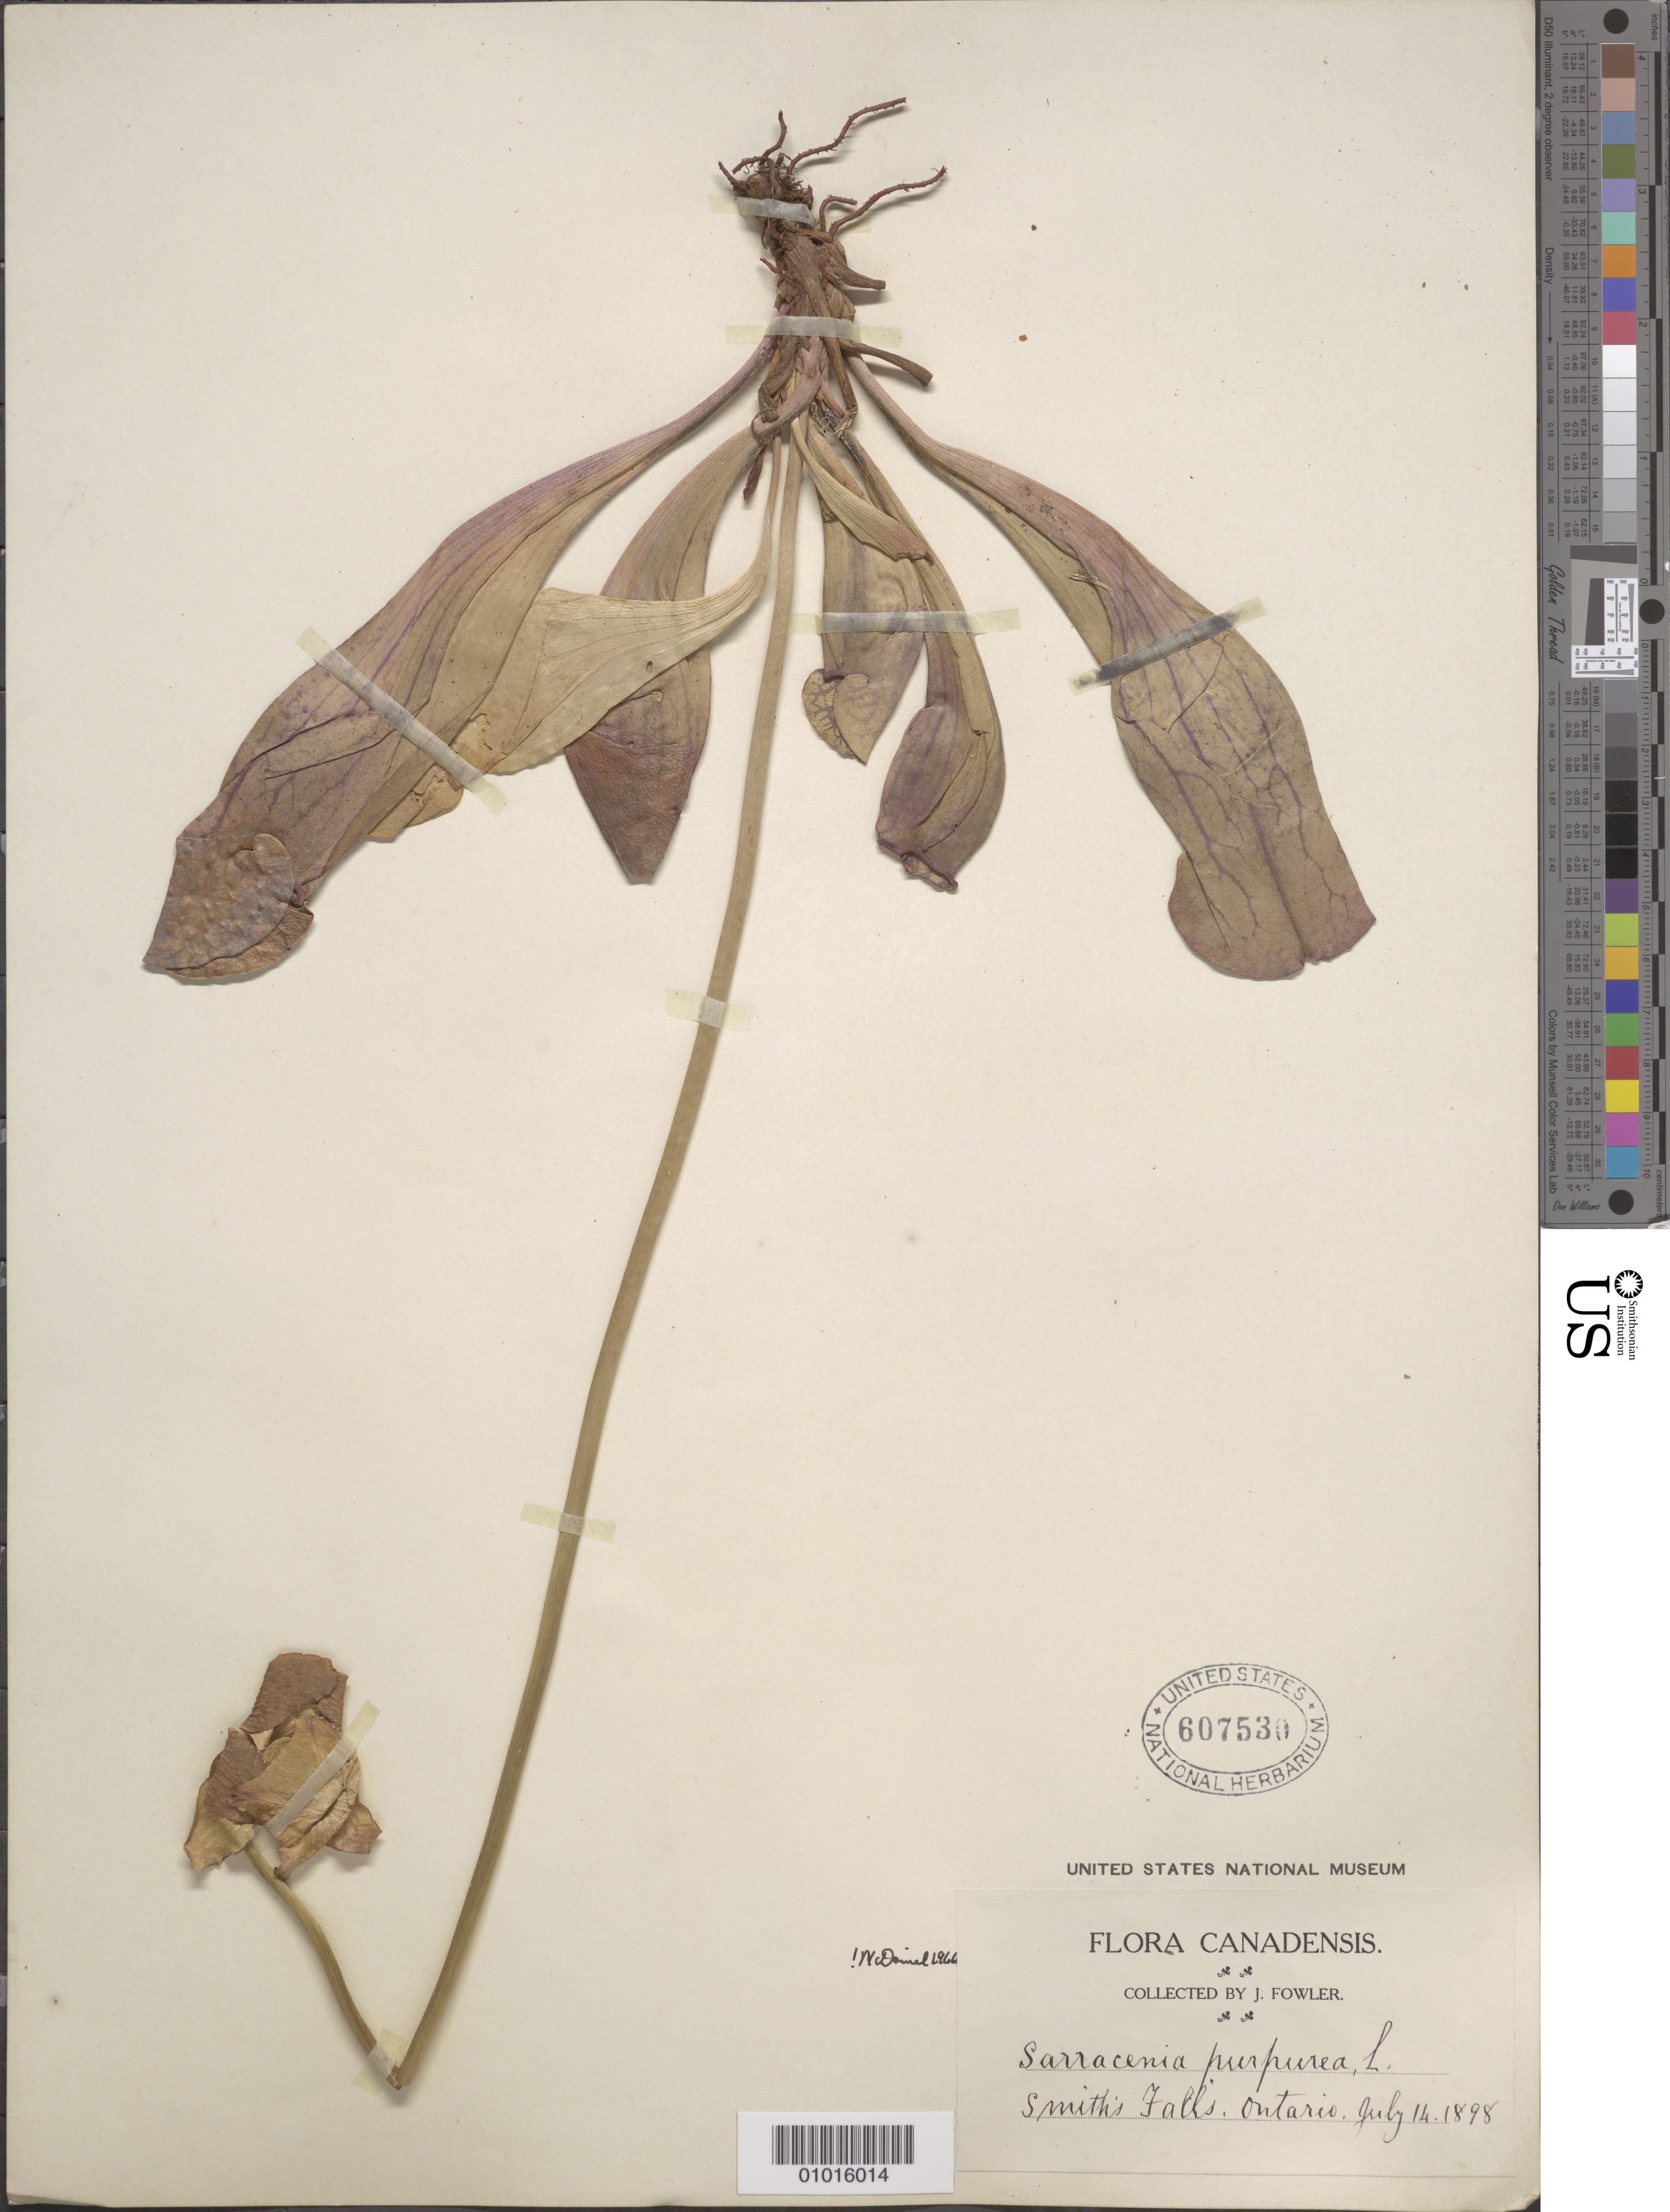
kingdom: Plantae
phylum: Tracheophyta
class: Magnoliopsida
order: Ericales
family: Sarraceniaceae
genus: Sarracenia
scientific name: Sarracenia purpurea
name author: L.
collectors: J. P. Fowler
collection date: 1898-07-14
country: Canada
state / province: Ontario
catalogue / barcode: US 607530